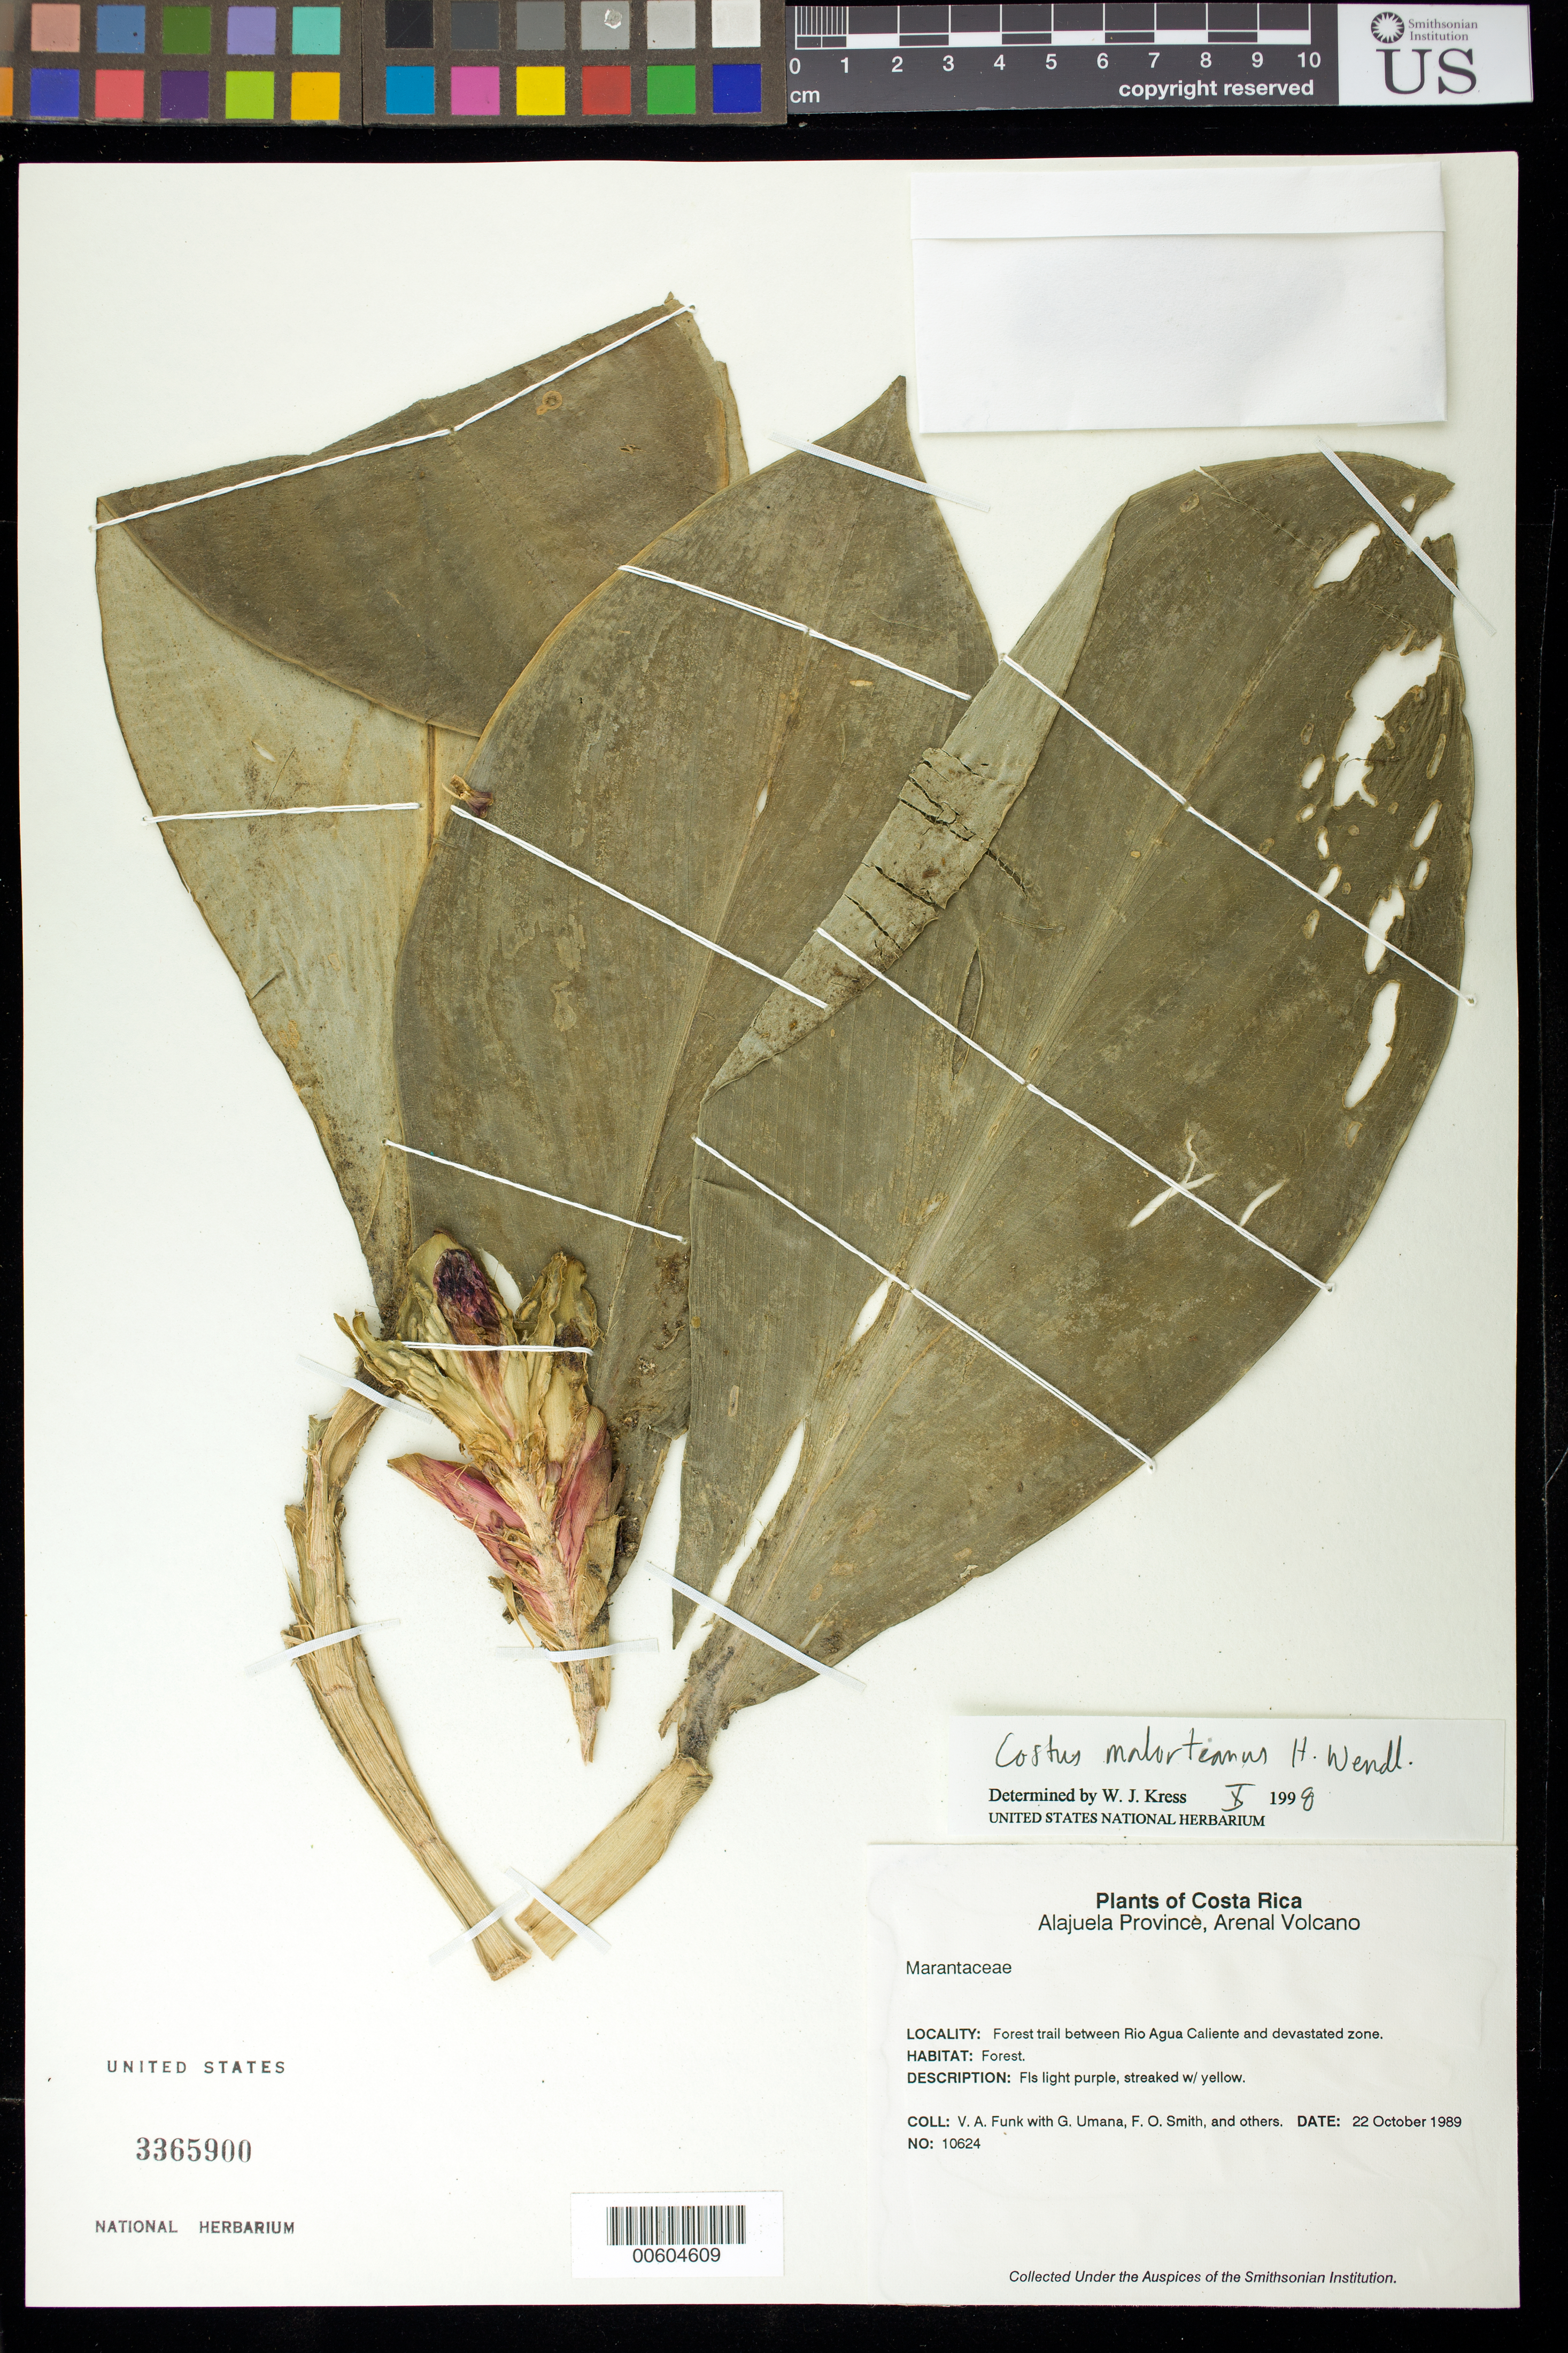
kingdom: Plantae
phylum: Tracheophyta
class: Liliopsida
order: Zingiberales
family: Costaceae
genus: Costus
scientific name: Costus malorteanus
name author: H. Wendl.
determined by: Kress, W. J., (US), Smithsonian Institution - National Museum of Natural History (UNITED STATES)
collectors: V. Funk, G. Umana, F. Smith & et al.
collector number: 10624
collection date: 1989-10-22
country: Costa Rica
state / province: Alajuela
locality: Forest trail between Rio Agua Calient and devastated zone. Arenal Volcano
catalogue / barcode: US 3365900